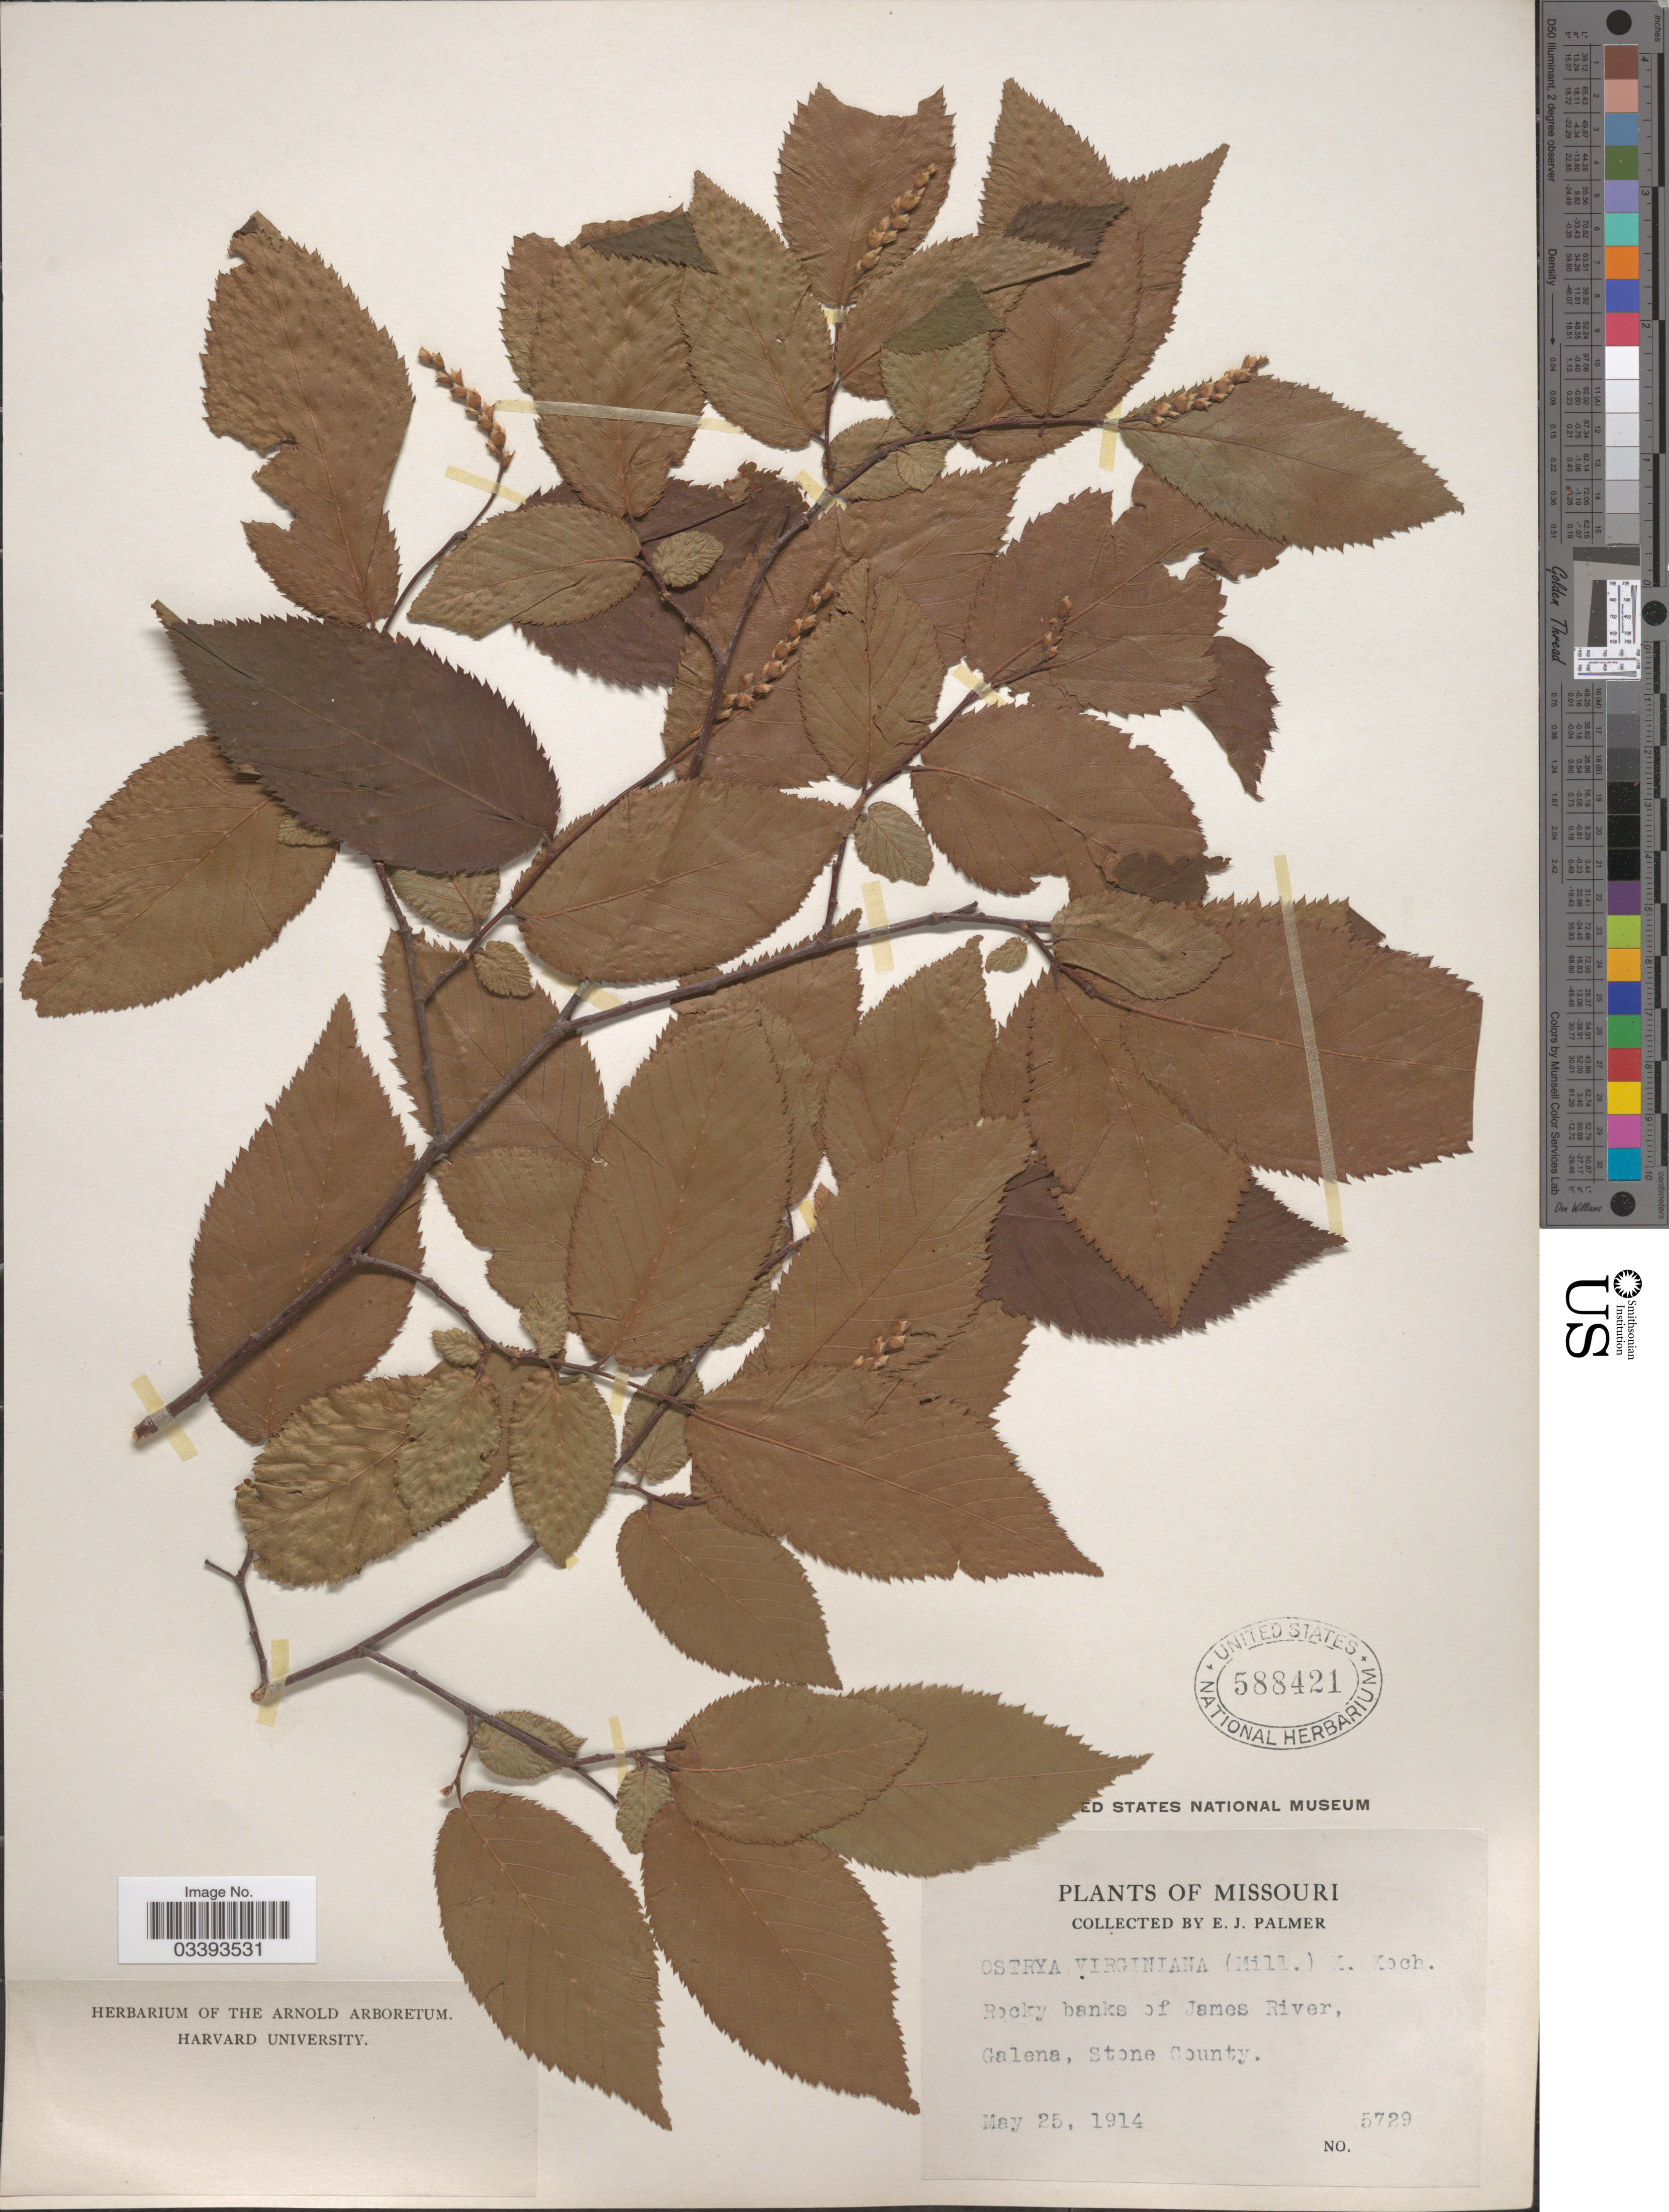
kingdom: Plantae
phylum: Tracheophyta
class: Magnoliopsida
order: Fagales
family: Betulaceae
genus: Ostrya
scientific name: Ostrya virginiana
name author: (Mill.) K. Koch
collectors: E. J. Palmer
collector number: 5729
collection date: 1914-05-25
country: United States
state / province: Missouri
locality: Rocky banks of James River, Galena, Stone County.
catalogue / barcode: US 588421